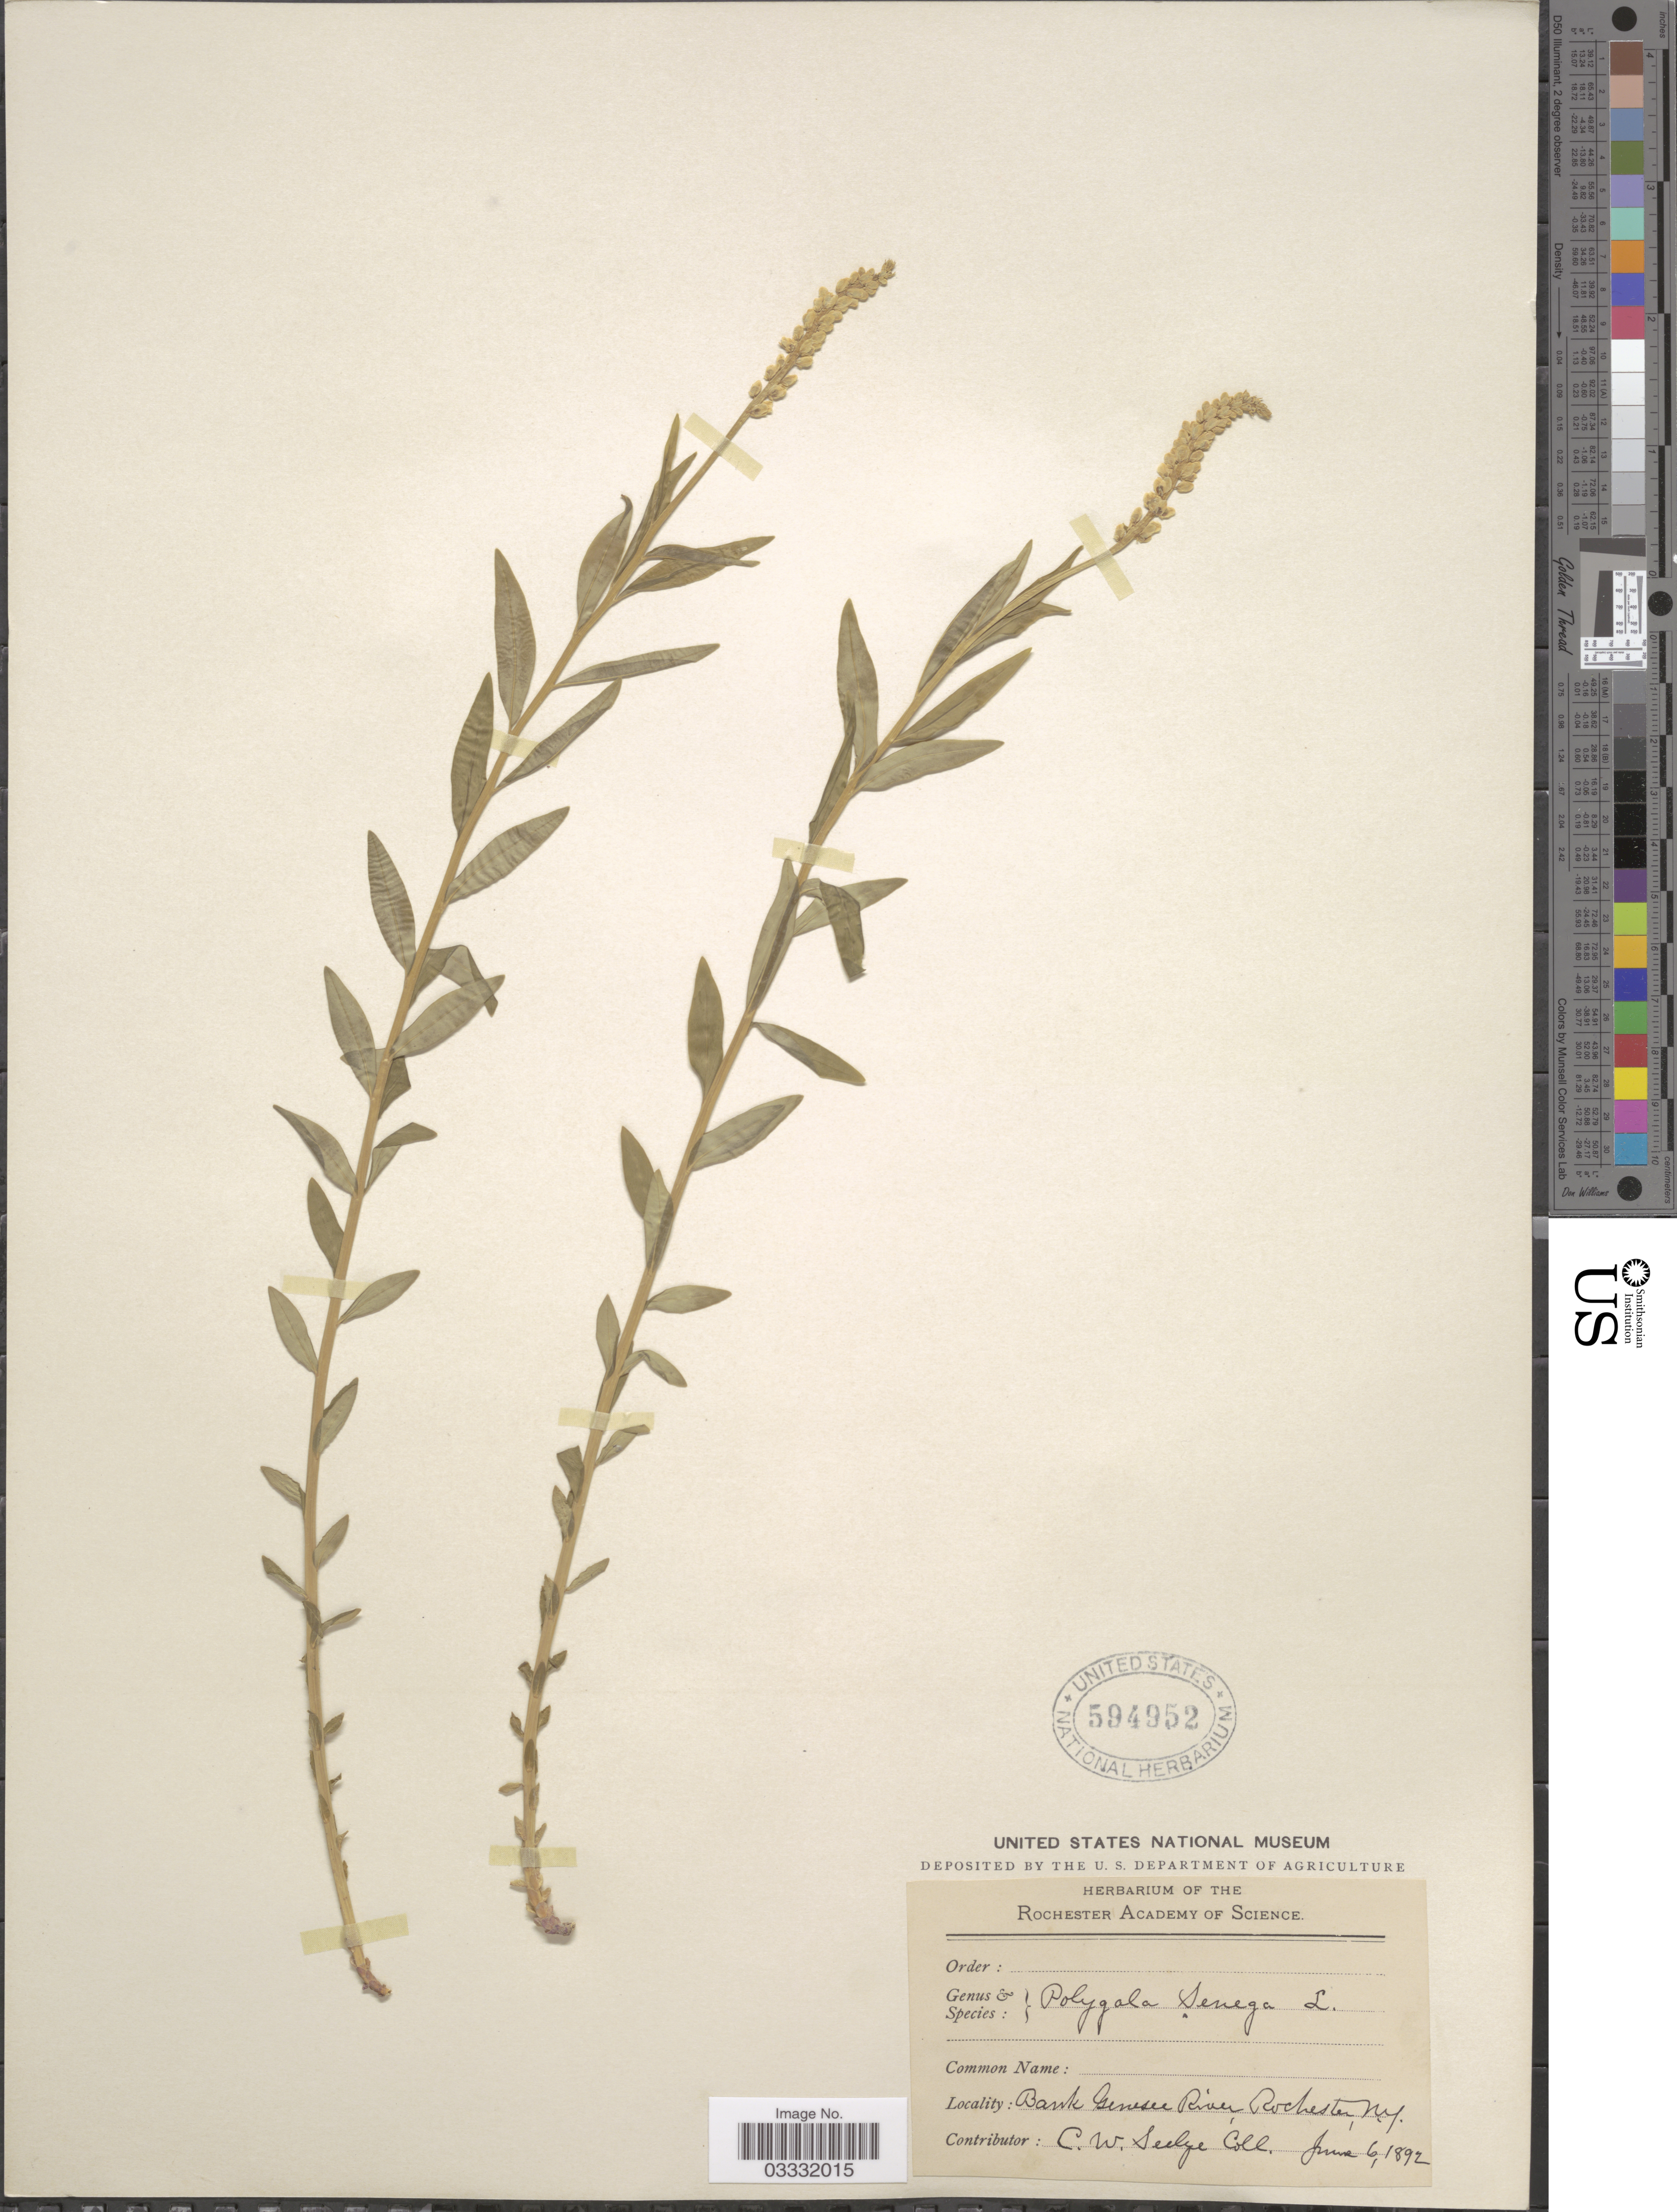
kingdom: Plantae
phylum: Tracheophyta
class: Magnoliopsida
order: Fabales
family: Polygalaceae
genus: Polygala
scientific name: Polygala senega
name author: L.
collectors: C. Seelye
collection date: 1892-06-06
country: United States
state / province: New York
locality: Bank Genesee River, Rochester.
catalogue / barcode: US 594952